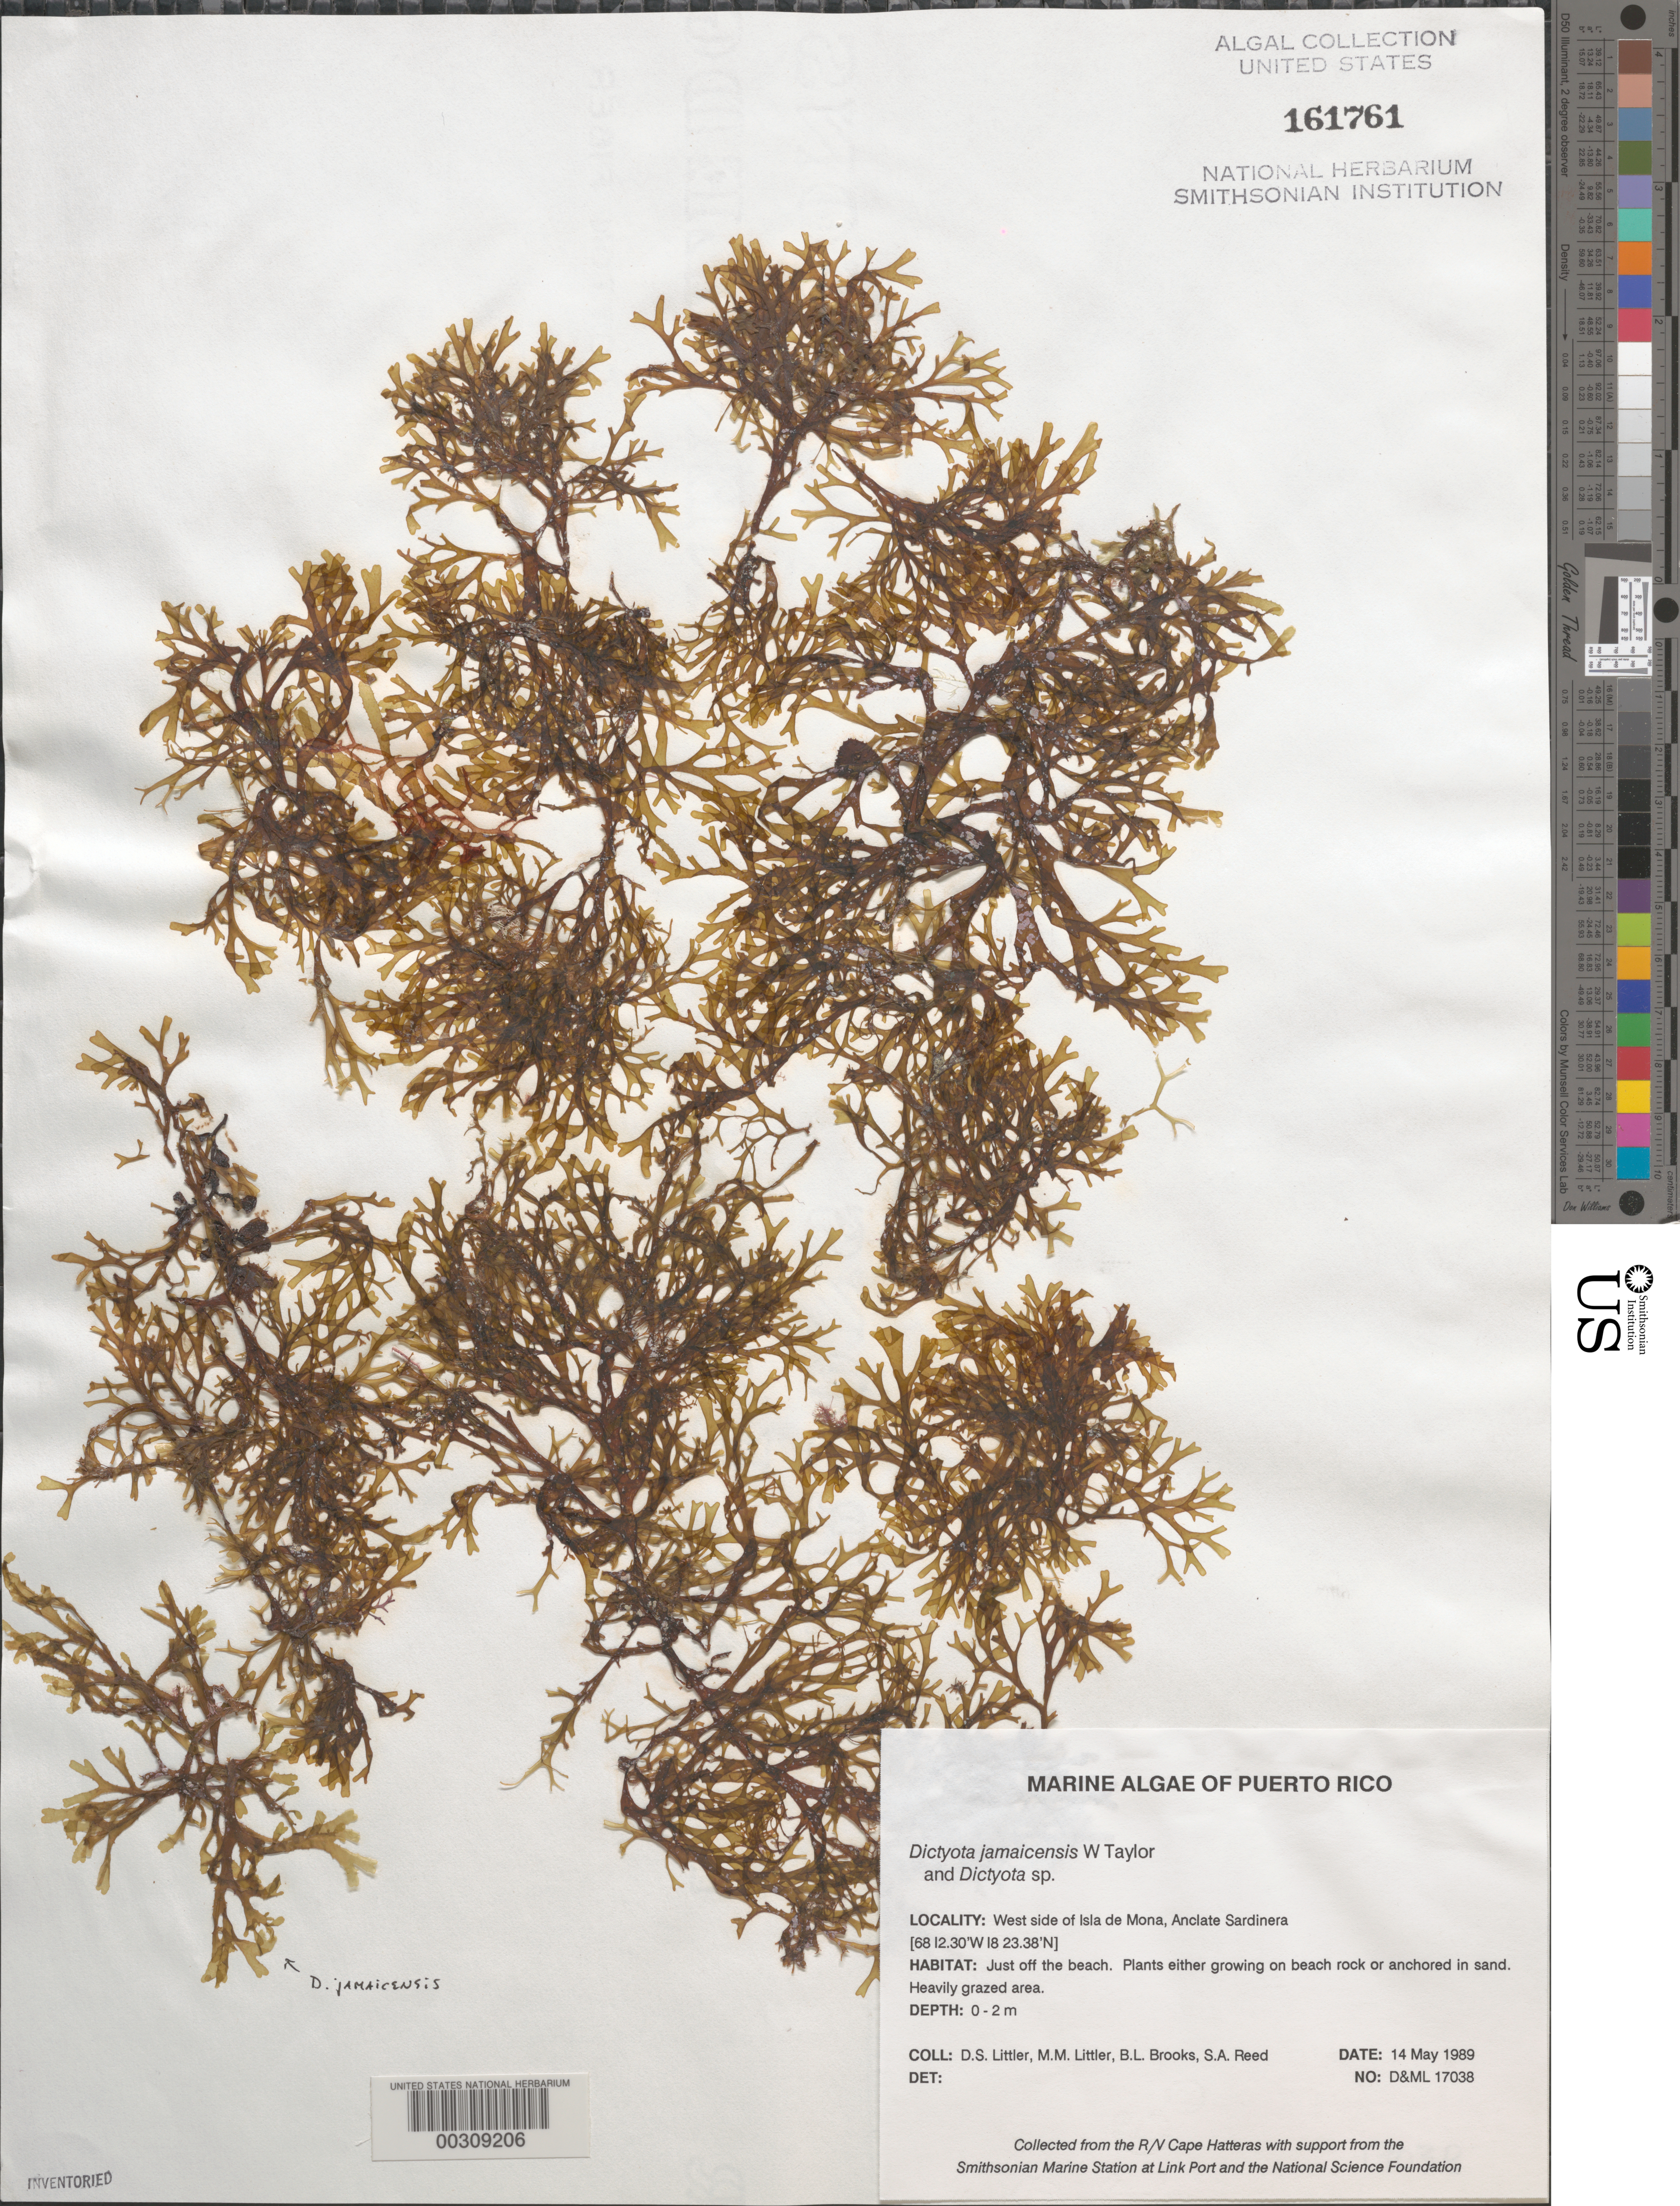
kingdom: Chromista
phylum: Ochrophyta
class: Phaeophyceae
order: Dictyotales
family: Dictyotaceae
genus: Dictyota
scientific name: Dictyota jamaicensis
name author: W.R. Taylor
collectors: D. S. Littler, M. M. Littler, B. Brooks & S. Reed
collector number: D&ML 17038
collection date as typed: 14 May 1989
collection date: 1989-05-14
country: Puerto Rico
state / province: Mayaguez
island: Isla de Mona (Isla Mona)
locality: Anclate Sardinera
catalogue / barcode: US 161761